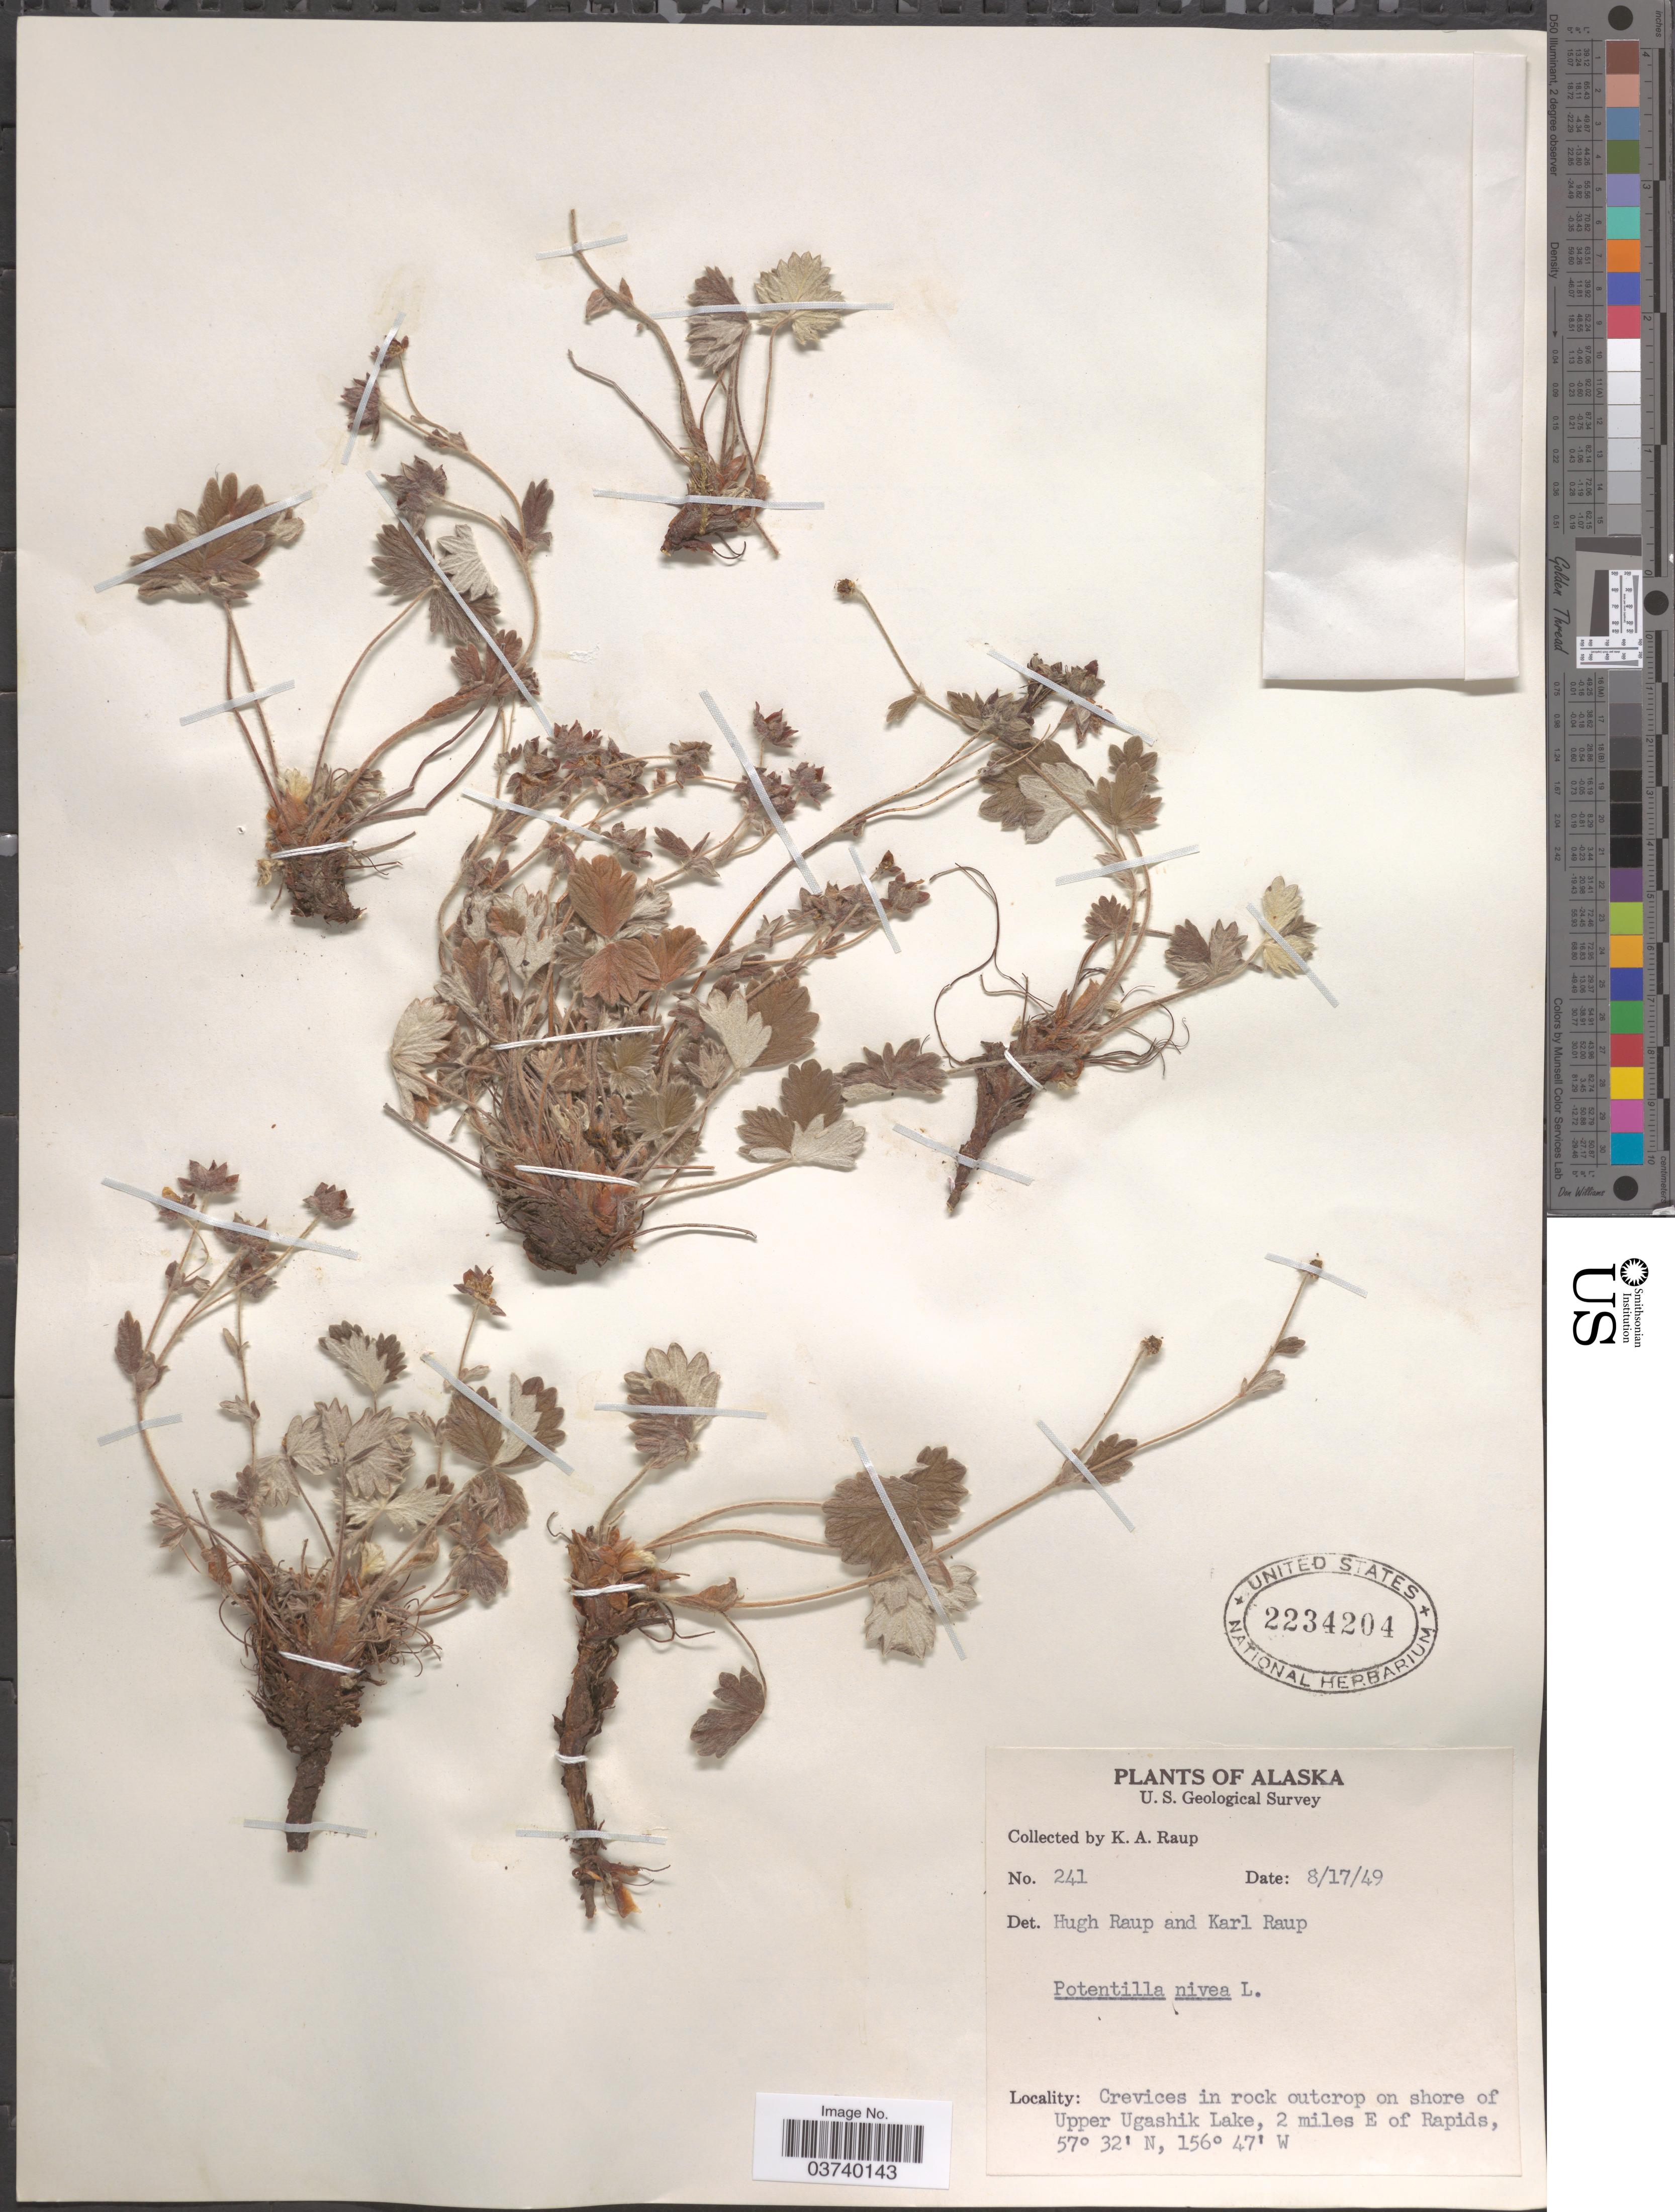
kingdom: Plantae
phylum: Tracheophyta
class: Magnoliopsida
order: Rosales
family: Rosaceae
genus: Potentilla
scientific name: Potentilla nivea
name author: L.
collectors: K. Raup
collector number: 241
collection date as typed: Transcribed d/m/y: 17/8/49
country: United States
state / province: Alaska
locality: On shore of Upper Ugashik Lake, 2 miles E of Rapids.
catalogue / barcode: US 2234204